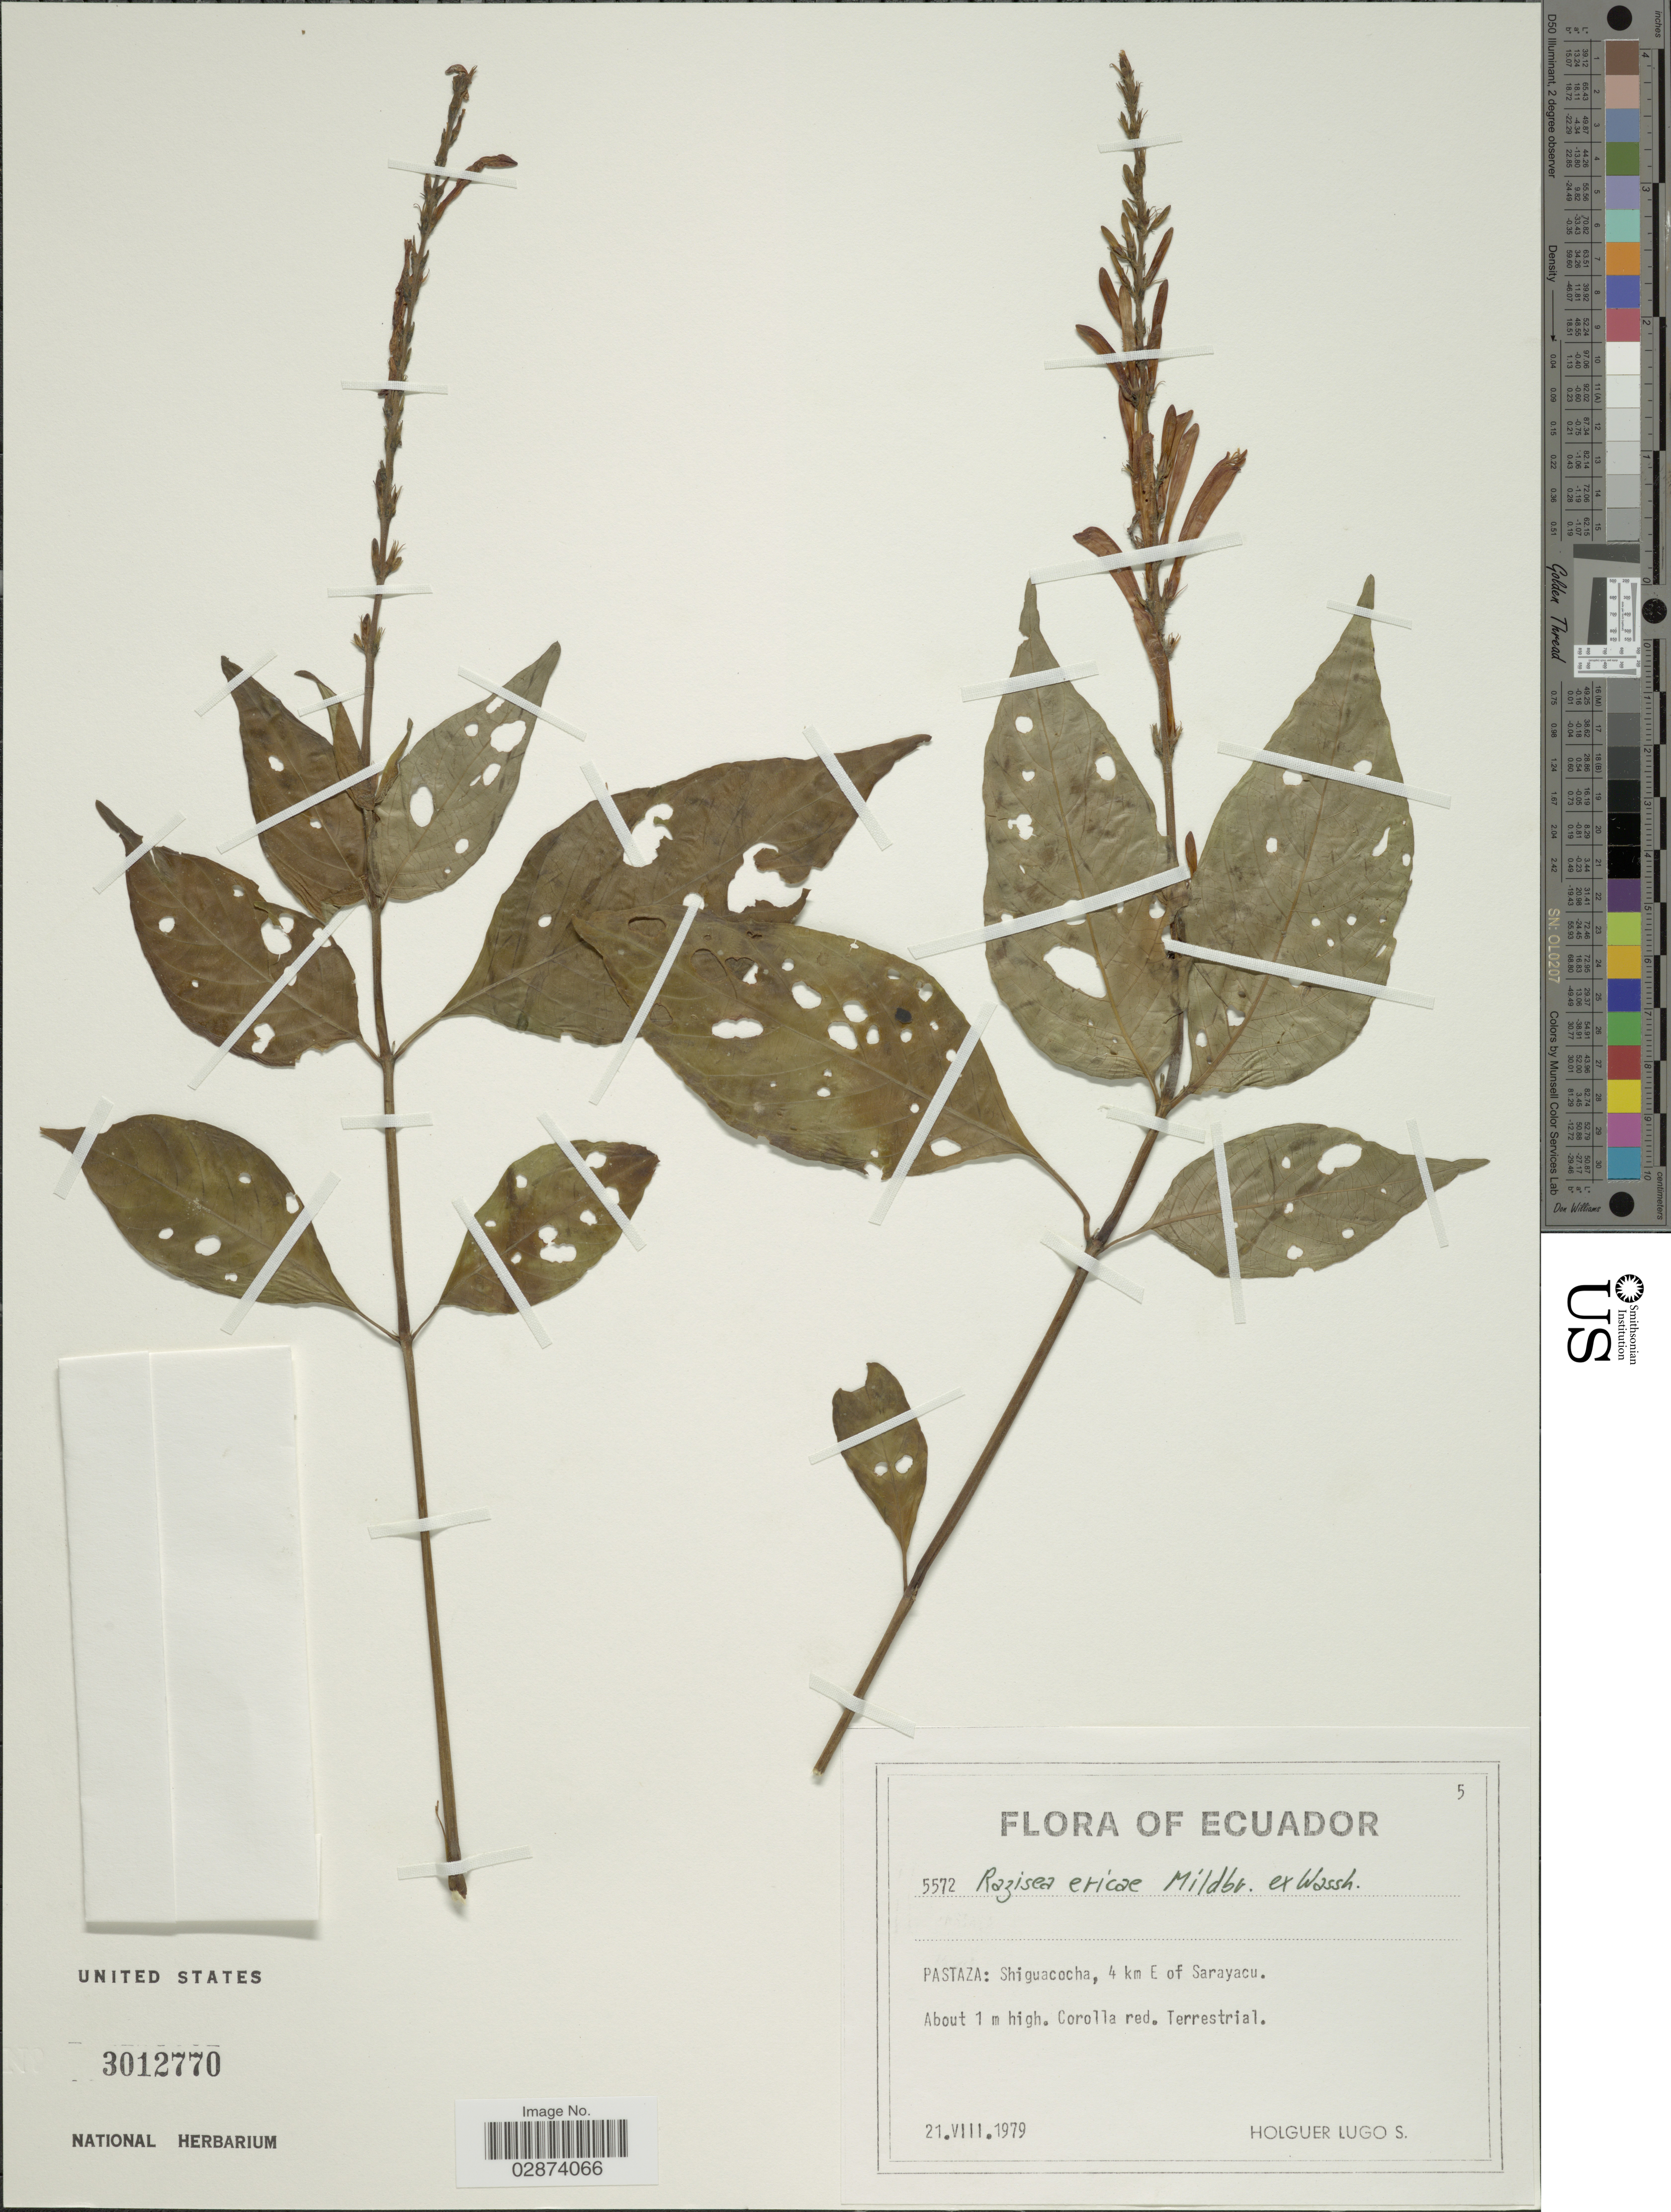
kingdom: Plantae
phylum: Tracheophyta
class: Magnoliopsida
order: Lamiales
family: Acanthaceae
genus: Razisea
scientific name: Razisea ericae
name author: Mildbr. ex Wassh.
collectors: H. Lugo S.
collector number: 5572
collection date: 1979-08-21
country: Ecuador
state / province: Pastaza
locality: Shiguaocha, 4 km of Sarayacu.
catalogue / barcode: US 3012770